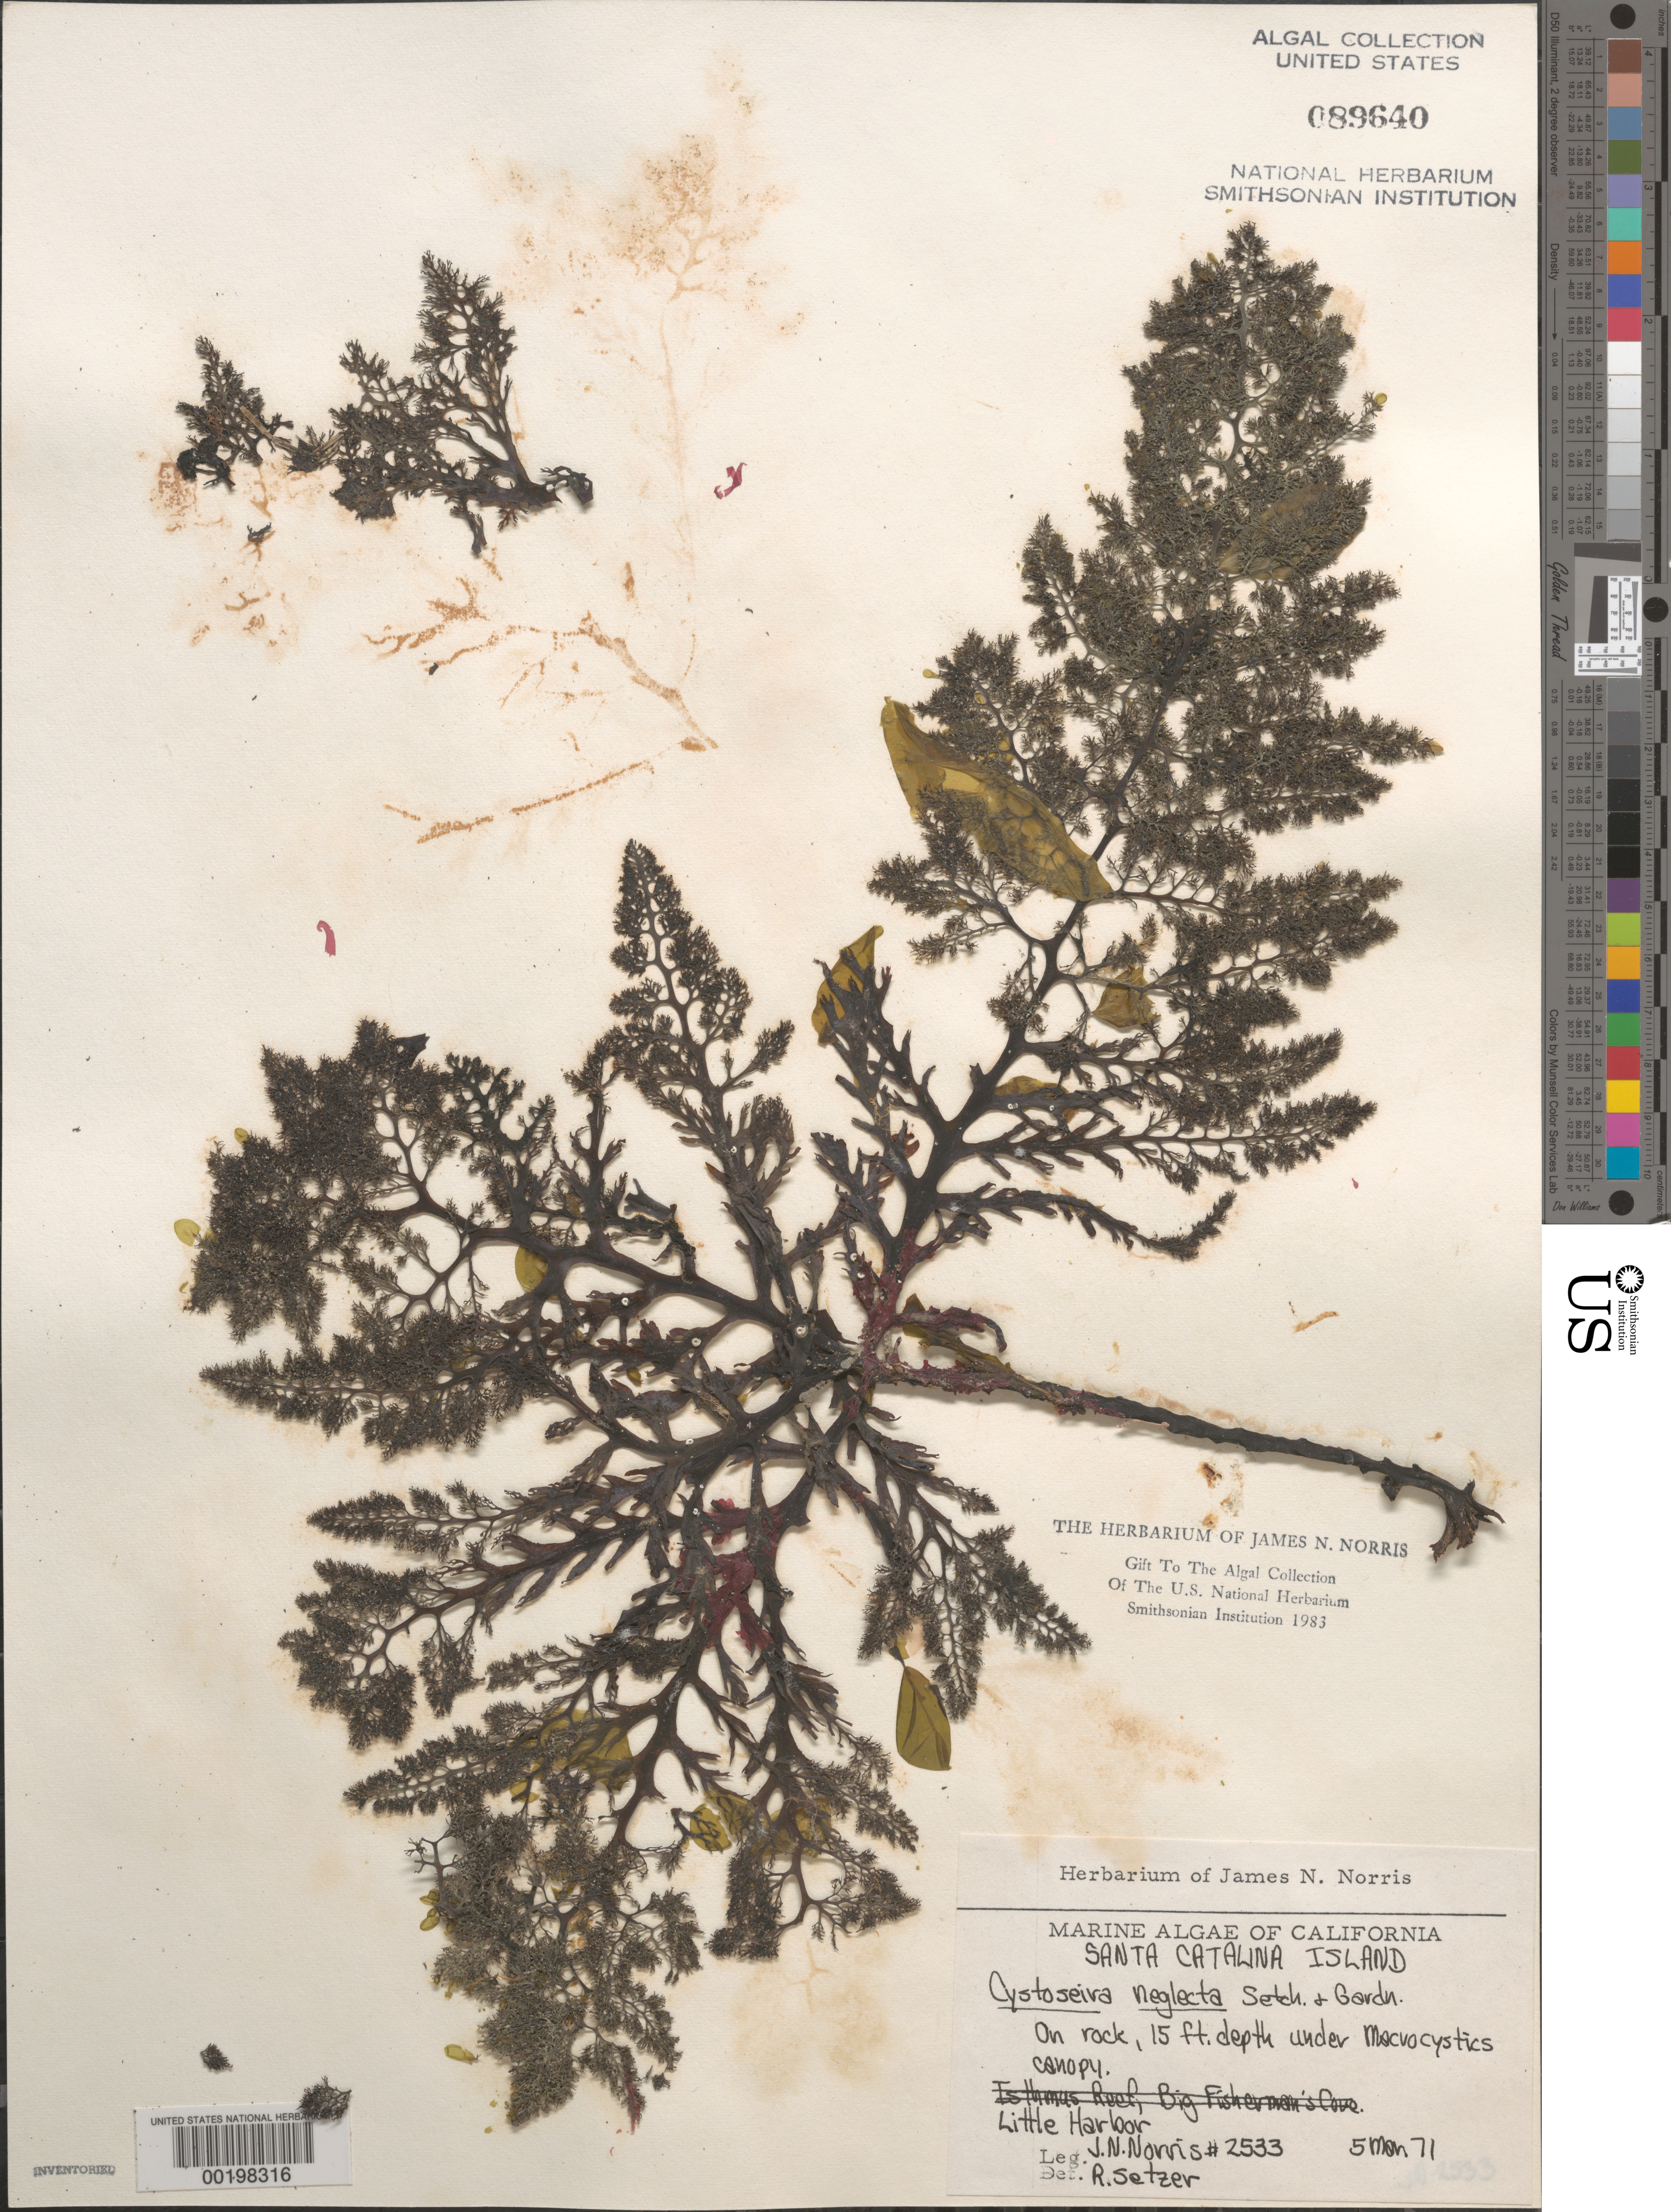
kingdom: Chromista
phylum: Ochrophyta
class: Phaeophyceae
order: Fucales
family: Sargassaceae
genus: Cystoseira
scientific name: Cystoseira neglecta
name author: Setch. & N.L. Gardner in N.L. Gardner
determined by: Setzer, R. B.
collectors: J. N. Norris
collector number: JN-2533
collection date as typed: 05 Mar 1971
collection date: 1971-03-05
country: United States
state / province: California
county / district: Los Angeles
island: Santa Catalina Island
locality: Little Harbor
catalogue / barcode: US 89640